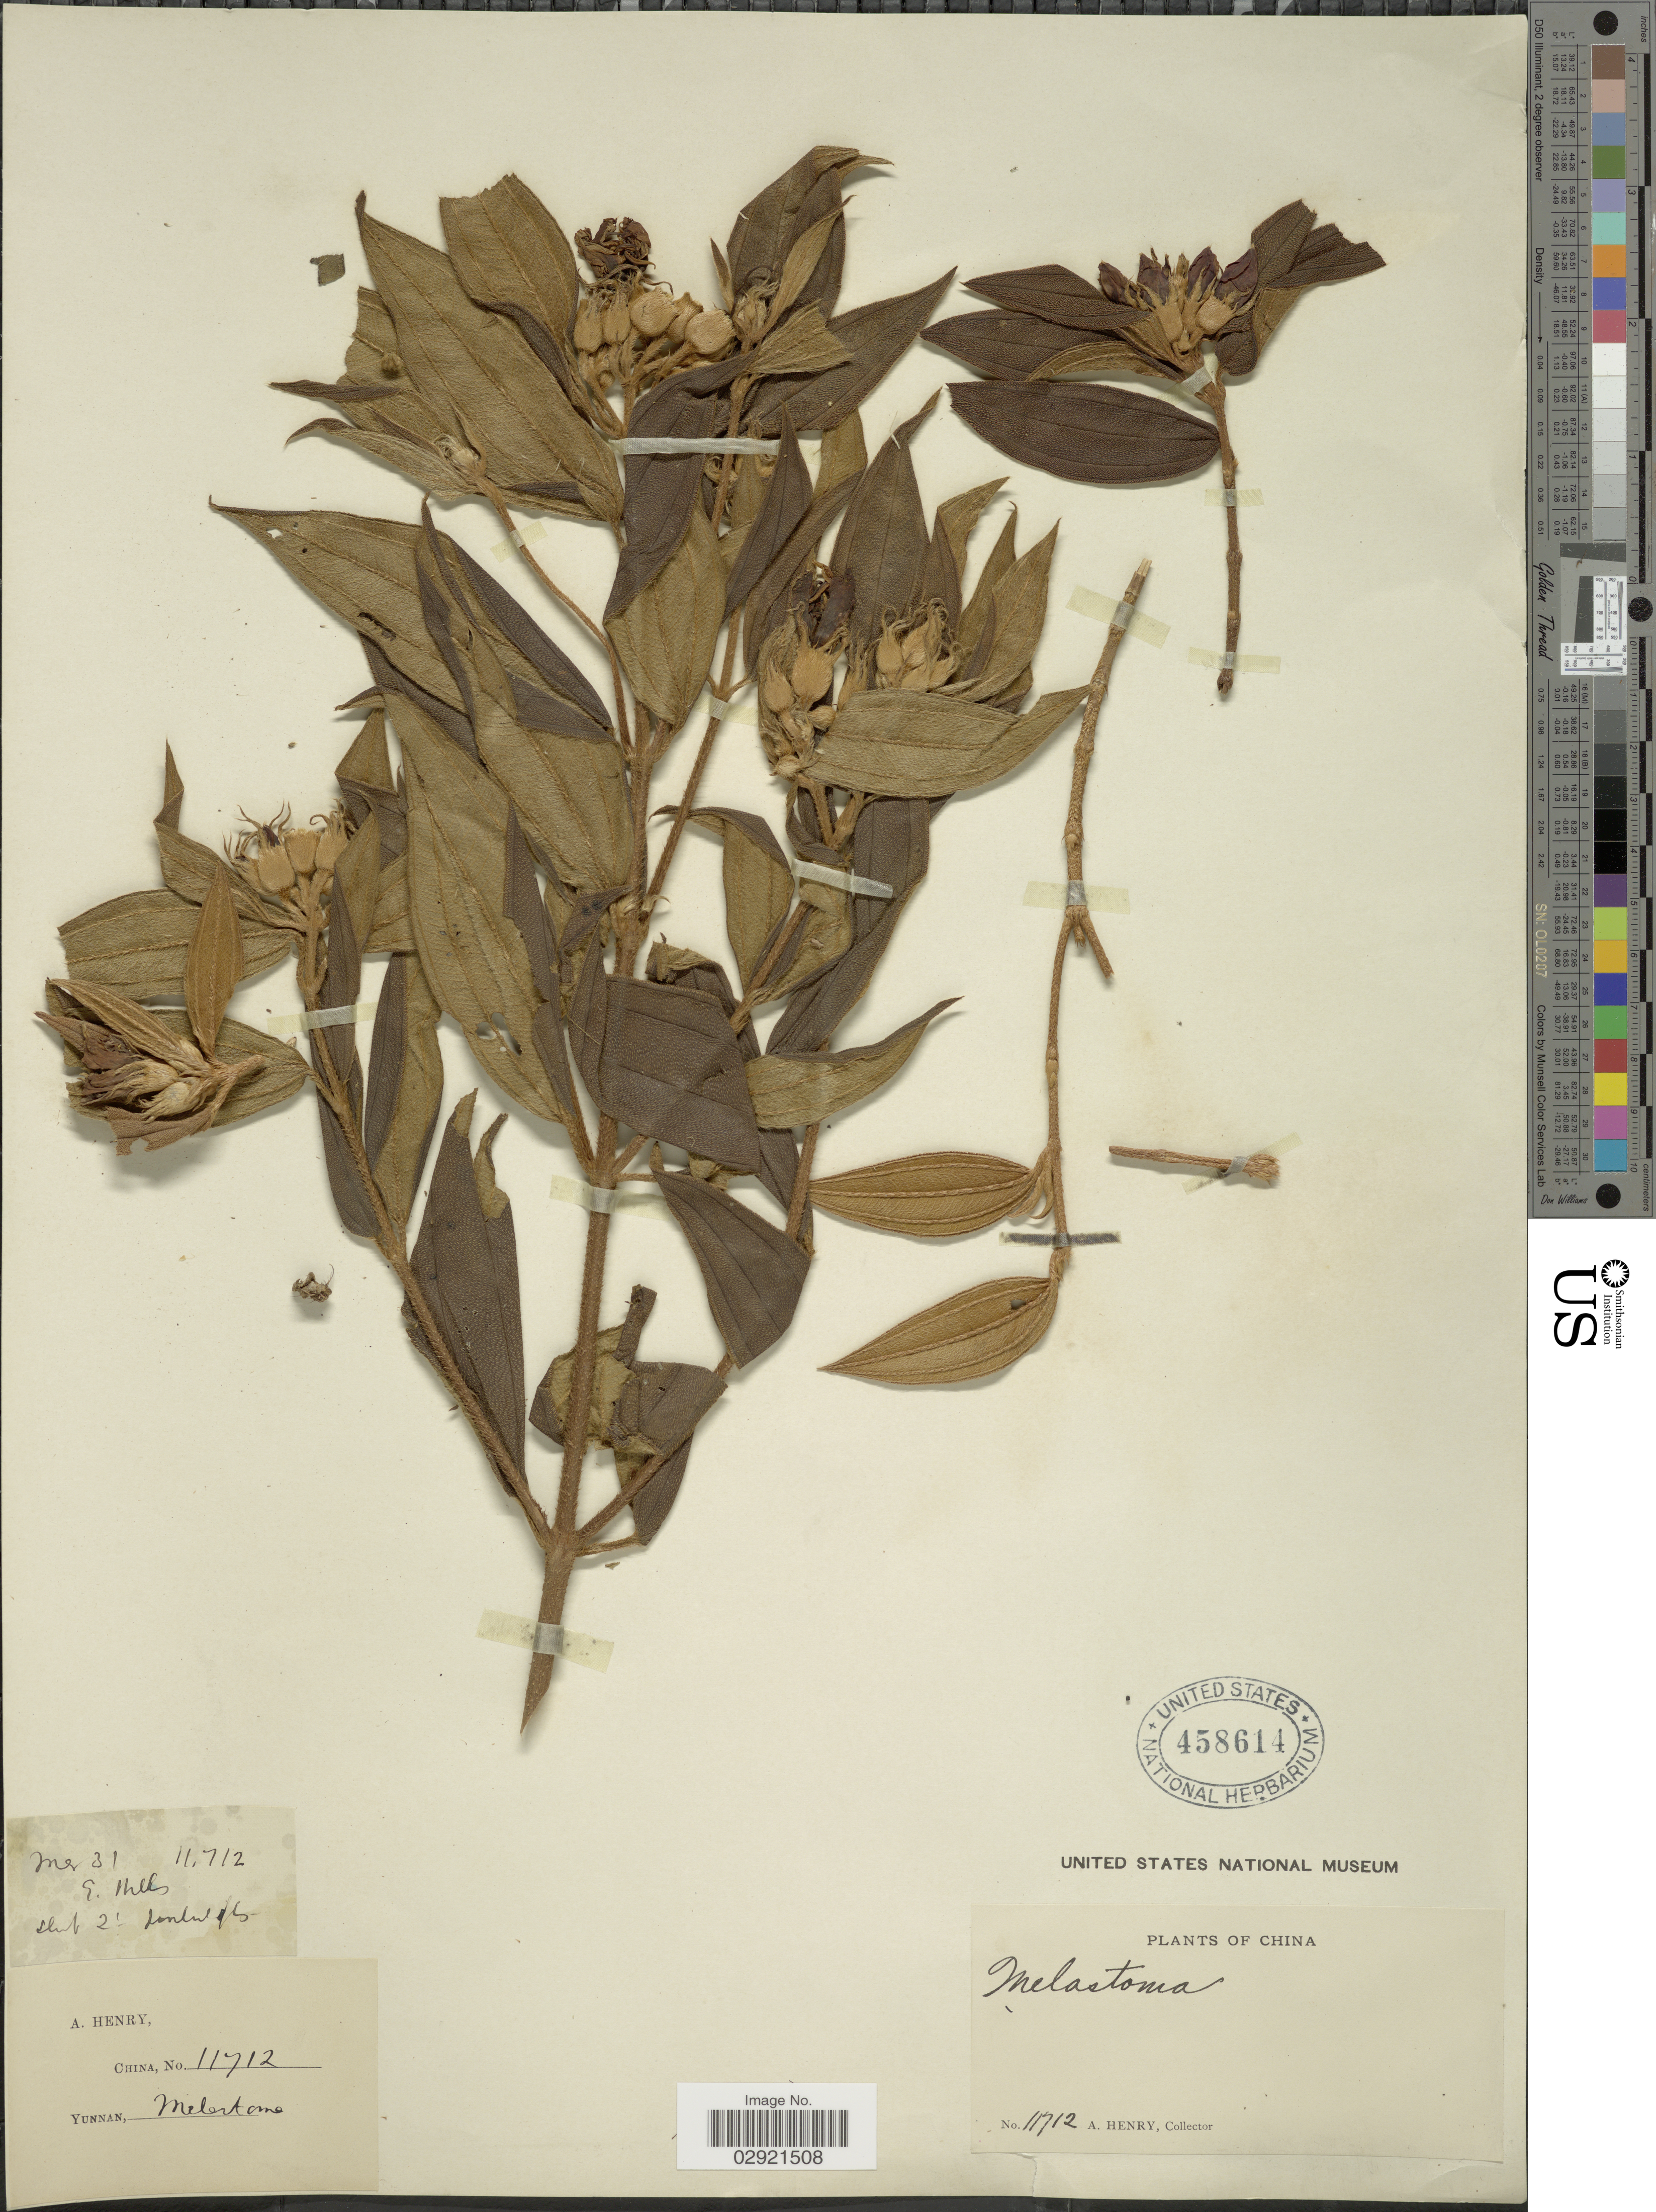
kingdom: Plantae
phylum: Tracheophyta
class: Magnoliopsida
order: Myrtales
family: Melastomataceae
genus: Melastoma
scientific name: Melastoma sp.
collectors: A. Henry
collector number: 11712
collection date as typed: Transcribed d/m/y: /5/31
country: China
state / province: Yunnan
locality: Melastoma. [unsure placement]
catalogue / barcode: US 458614